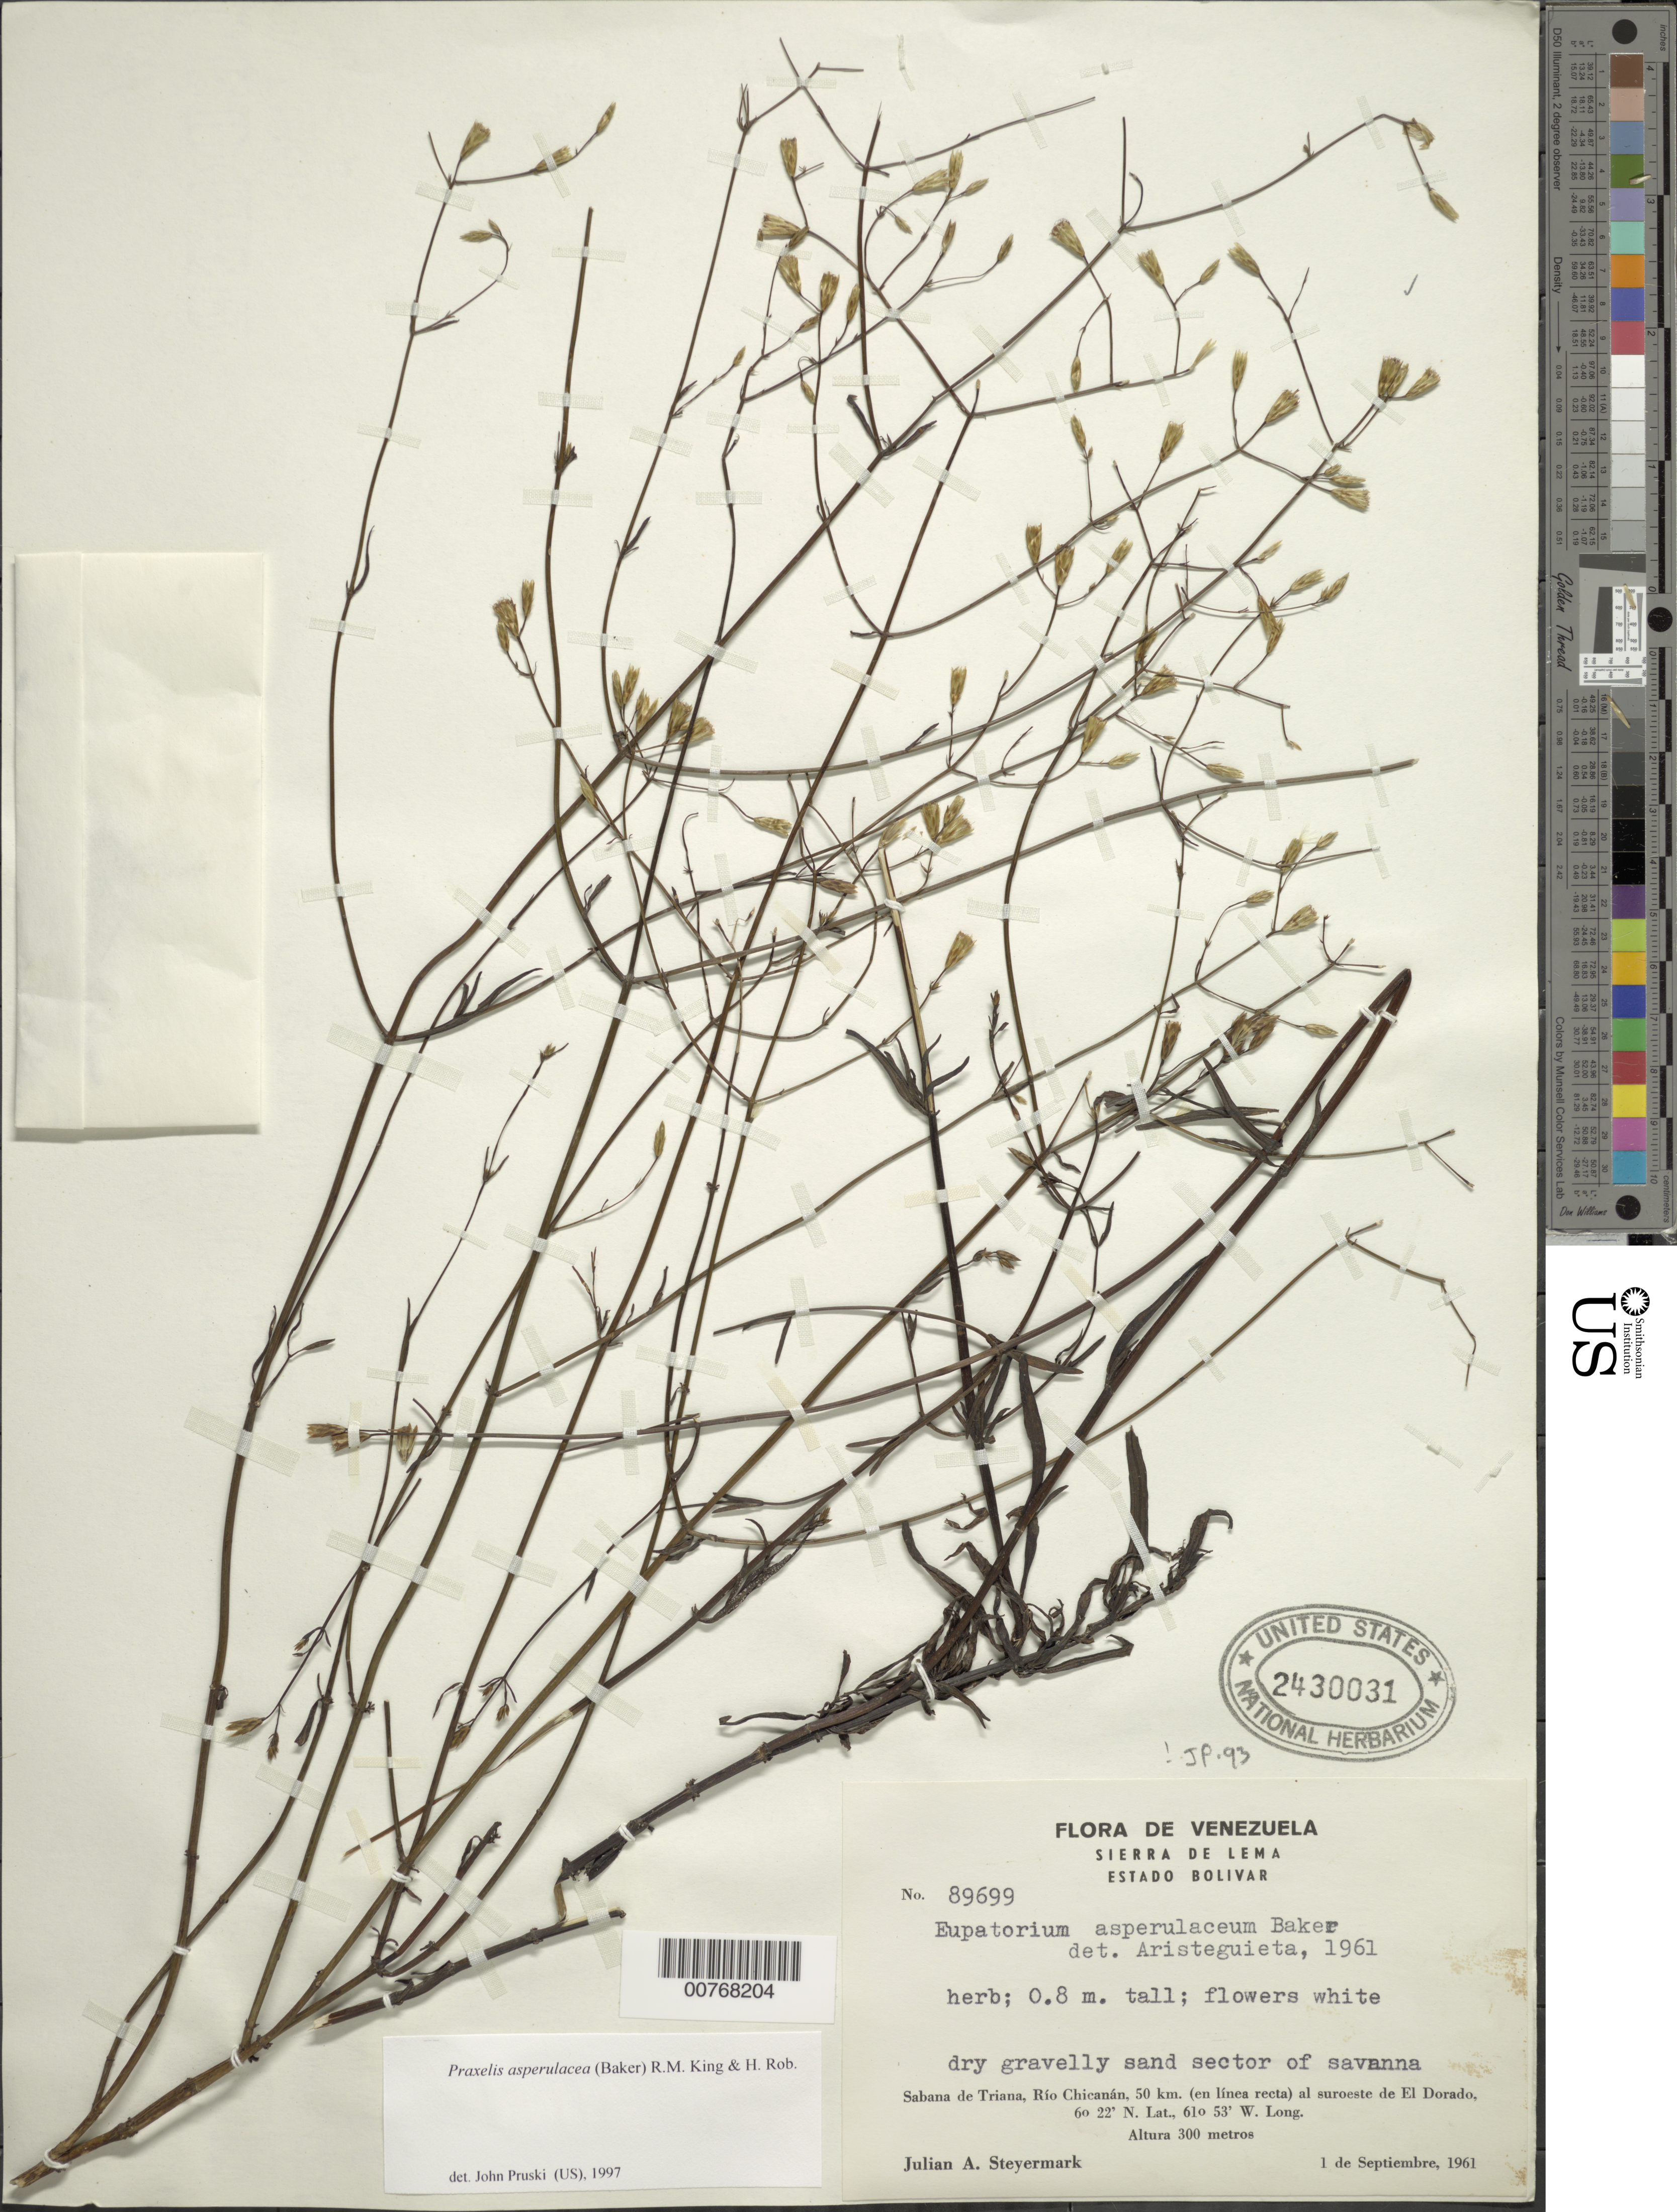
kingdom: Plantae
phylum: Tracheophyta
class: Magnoliopsida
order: Asterales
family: Asteraceae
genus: Praxelis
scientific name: Praxelis asperulacea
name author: (Baker) R.M. King & H. Rob.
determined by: Aristeguieta, L.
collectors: J. Steyermark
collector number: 89699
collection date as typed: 1-Sep-61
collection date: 1961-09-01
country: Venezuela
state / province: Bolívar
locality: Sabana de Triana, Río Chicanán, 50 km (in línea recta) al SW de El Dorado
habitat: Dry gravelly sand sector of savanna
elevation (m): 290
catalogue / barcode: US 2430031